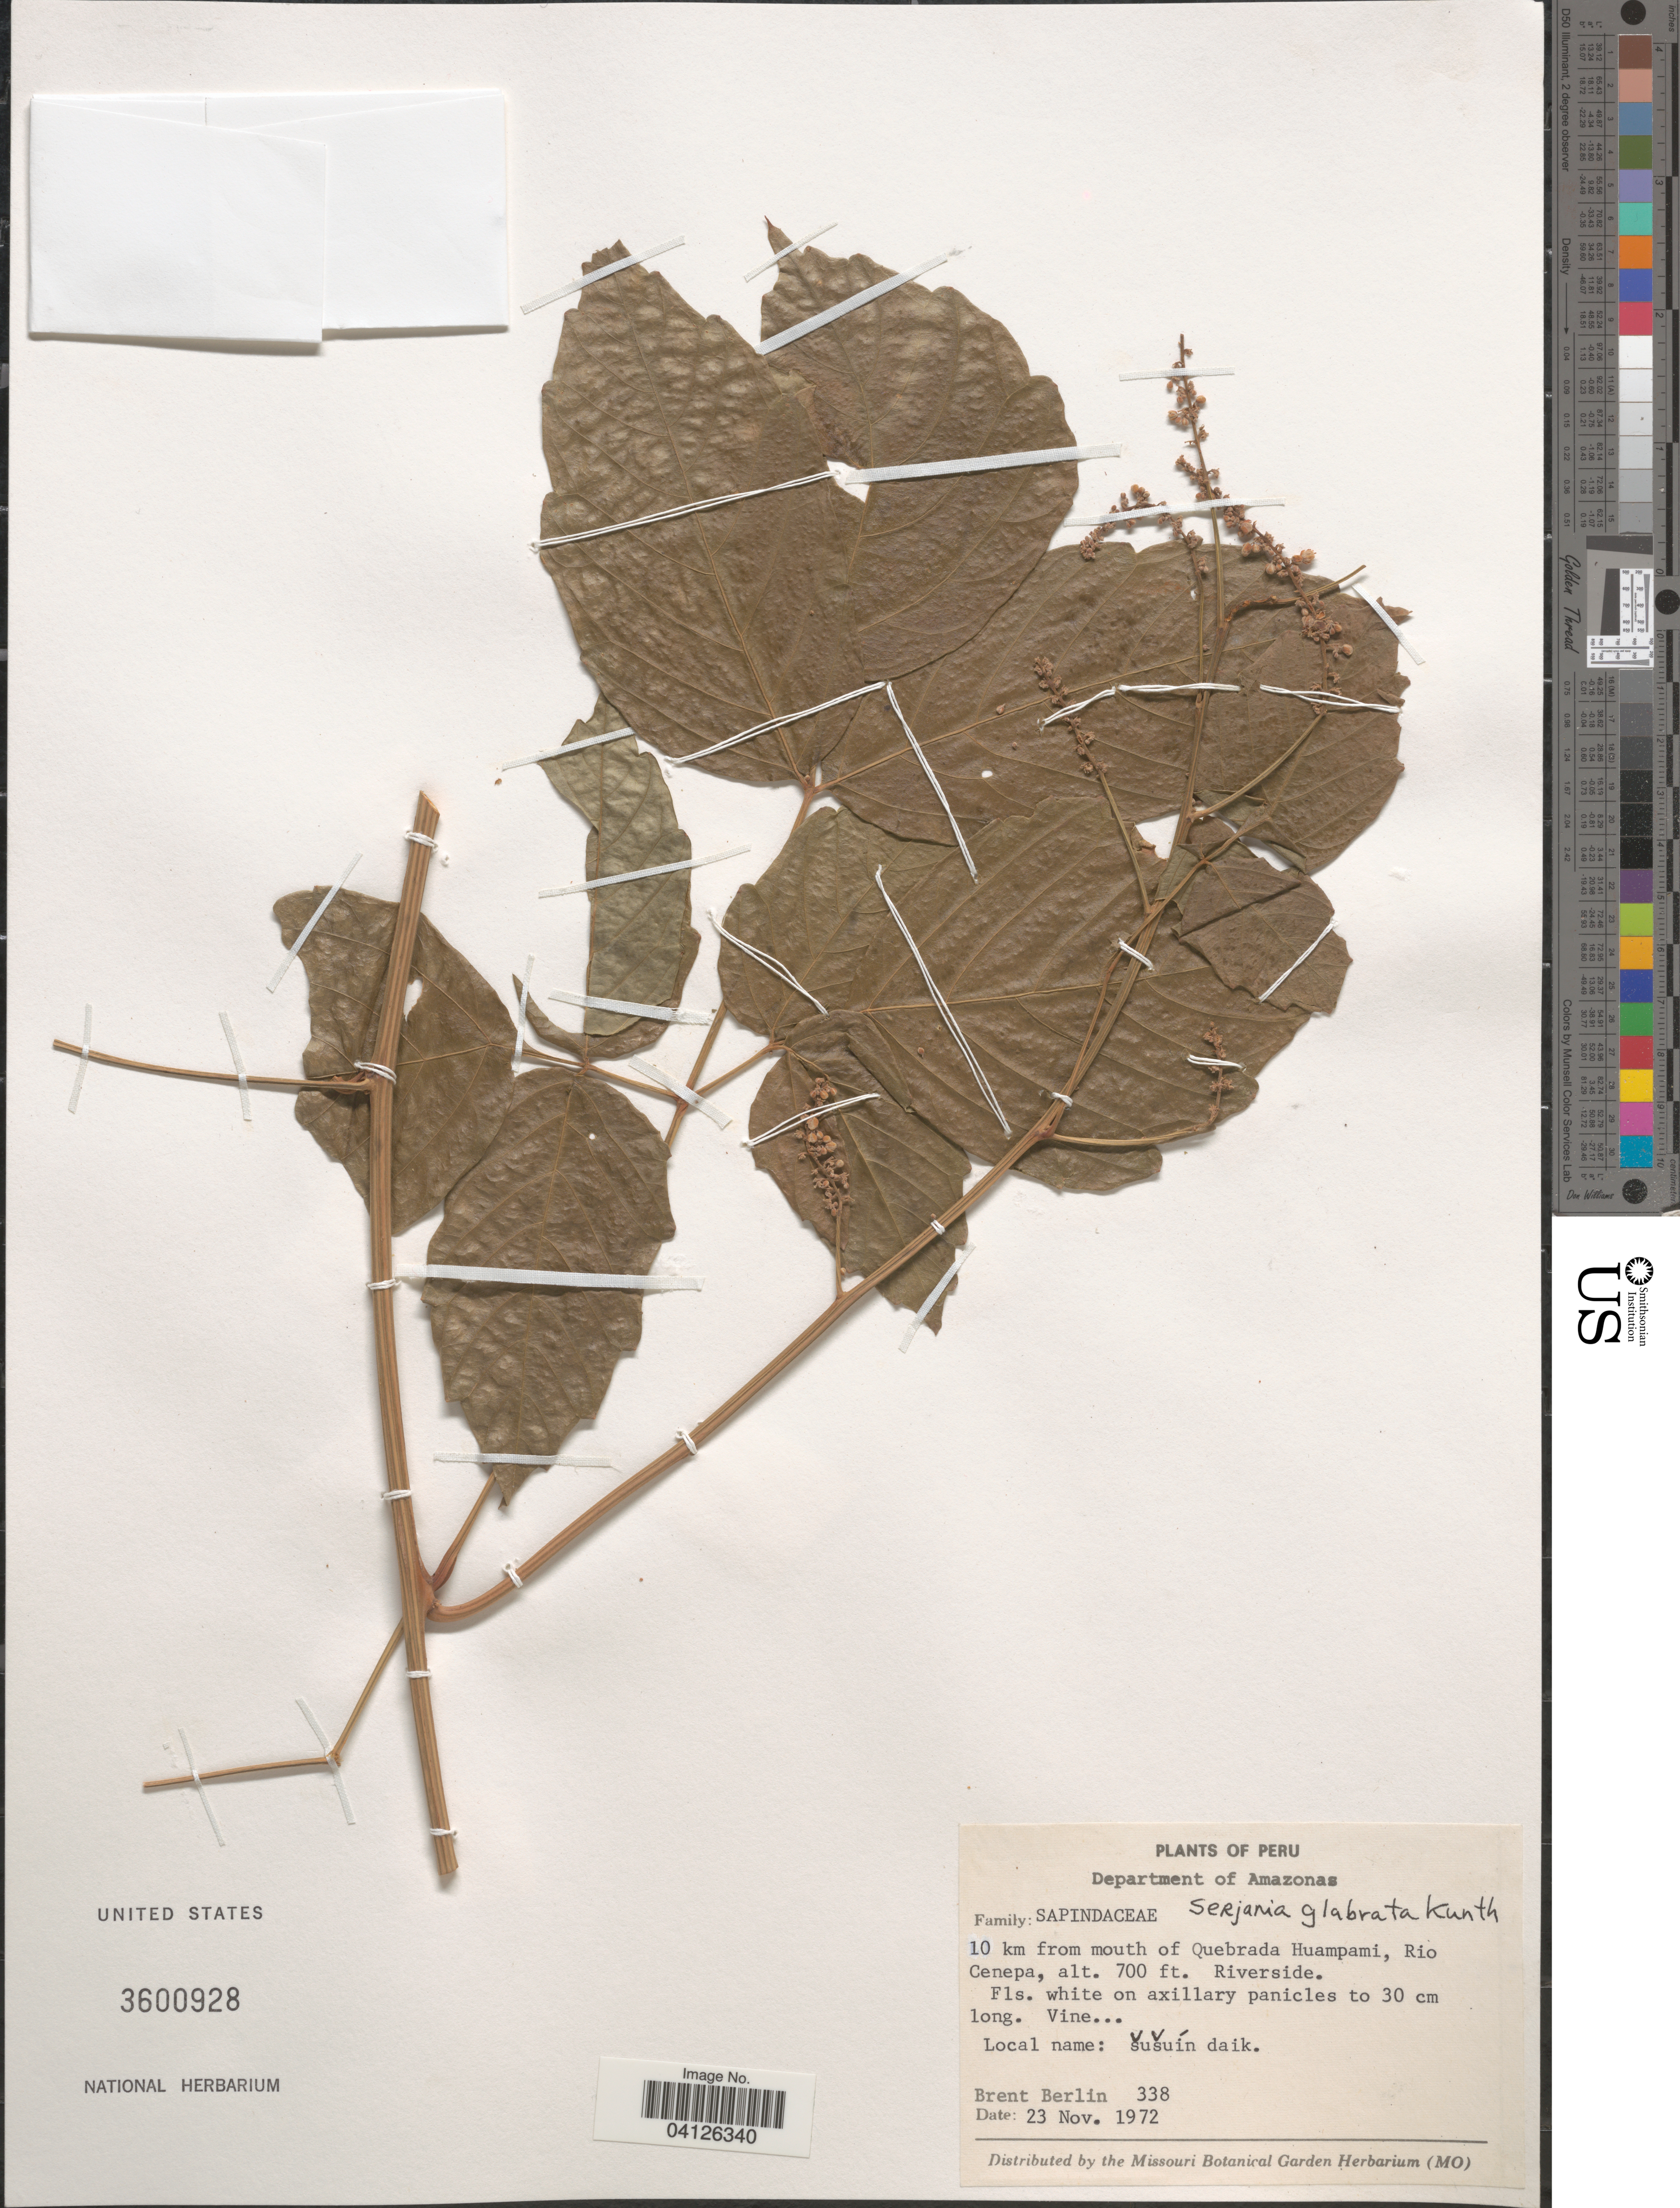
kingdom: Plantae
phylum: Tracheophyta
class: Magnoliopsida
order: Sapindales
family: Sapindaceae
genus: Serjania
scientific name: Serjania glabrata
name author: Kunth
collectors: B. Berlin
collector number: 338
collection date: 1972-11-23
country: Peru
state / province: Amazonas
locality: Department of Amazonas. 10 km from mouth of Quebrada Huampami, Rio Cenepa.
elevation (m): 213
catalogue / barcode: US 3600928